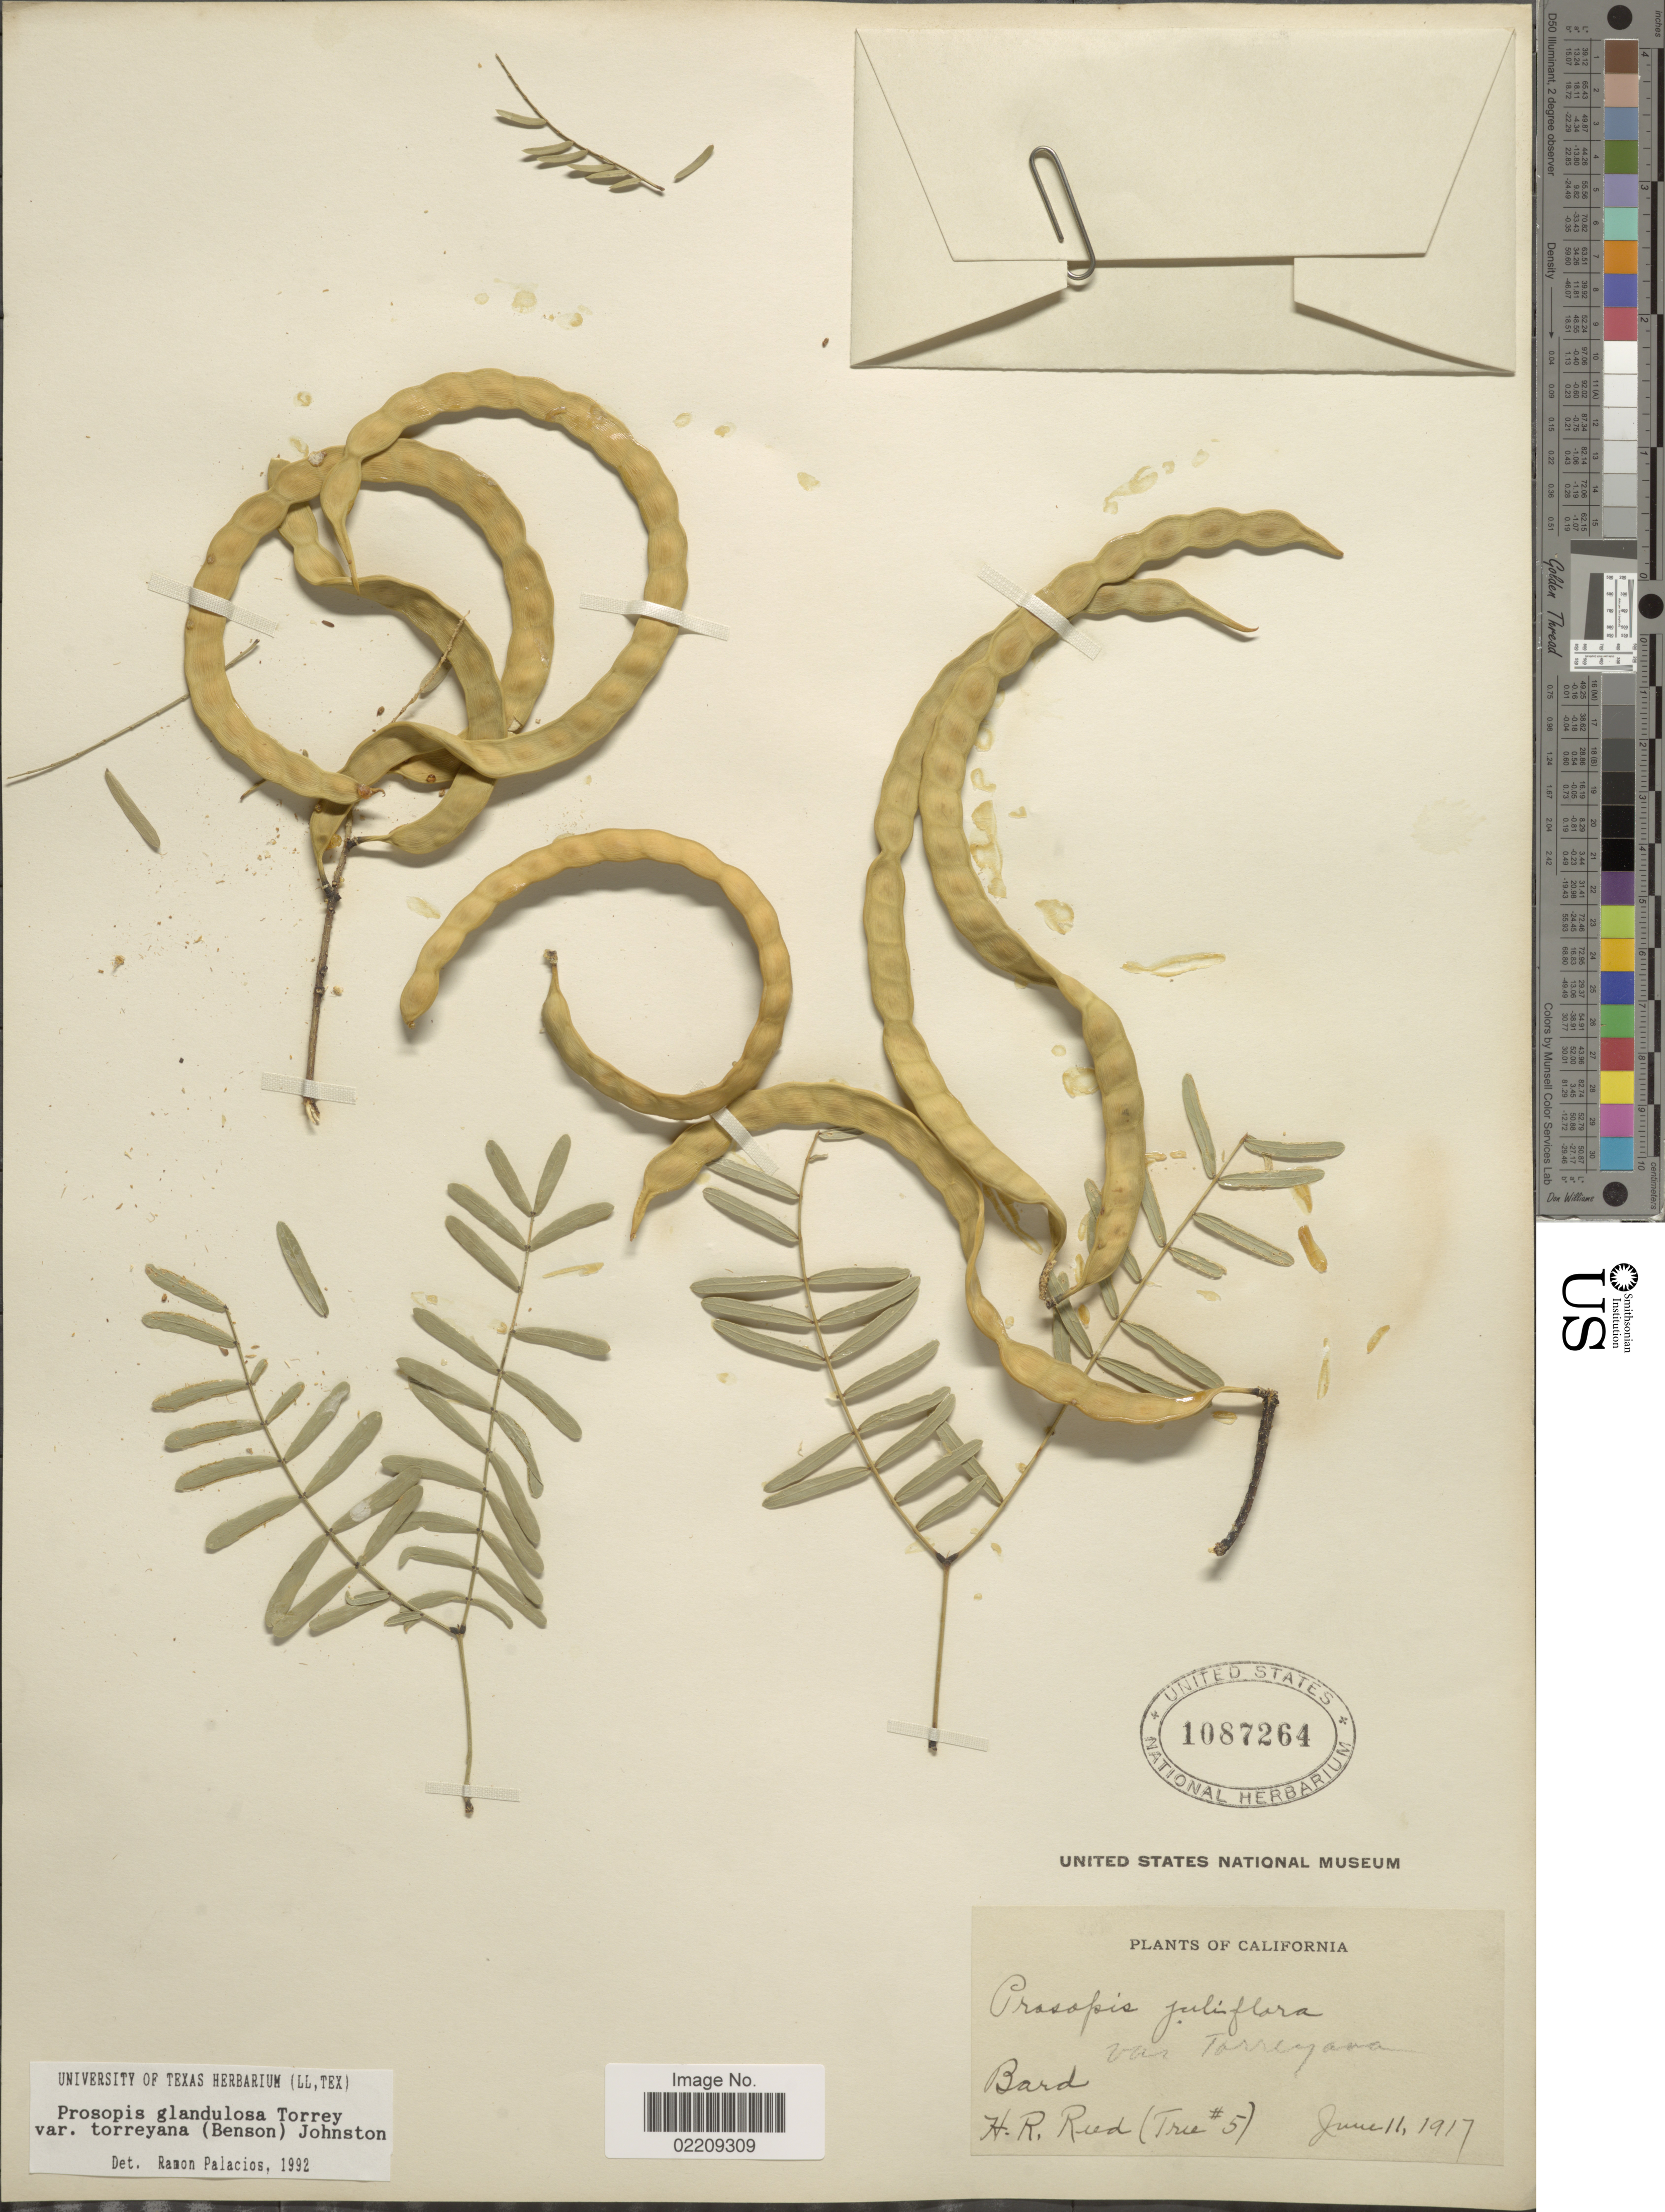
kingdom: Plantae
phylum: Tracheophyta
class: Magnoliopsida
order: Fabales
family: Fabaceae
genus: Neltuma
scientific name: Neltuma odorata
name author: (Torr. & Frém.) C. E. Hughes & G.P. Lewis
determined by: Strong, Mark T., (BOT), Smithsonian Institution - National Museum of Natural History (UNITED STATES)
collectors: H. Reed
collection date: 1917-06-11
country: United States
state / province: California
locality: Bard (Tree #5) [unsure placement].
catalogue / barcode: US 1087264